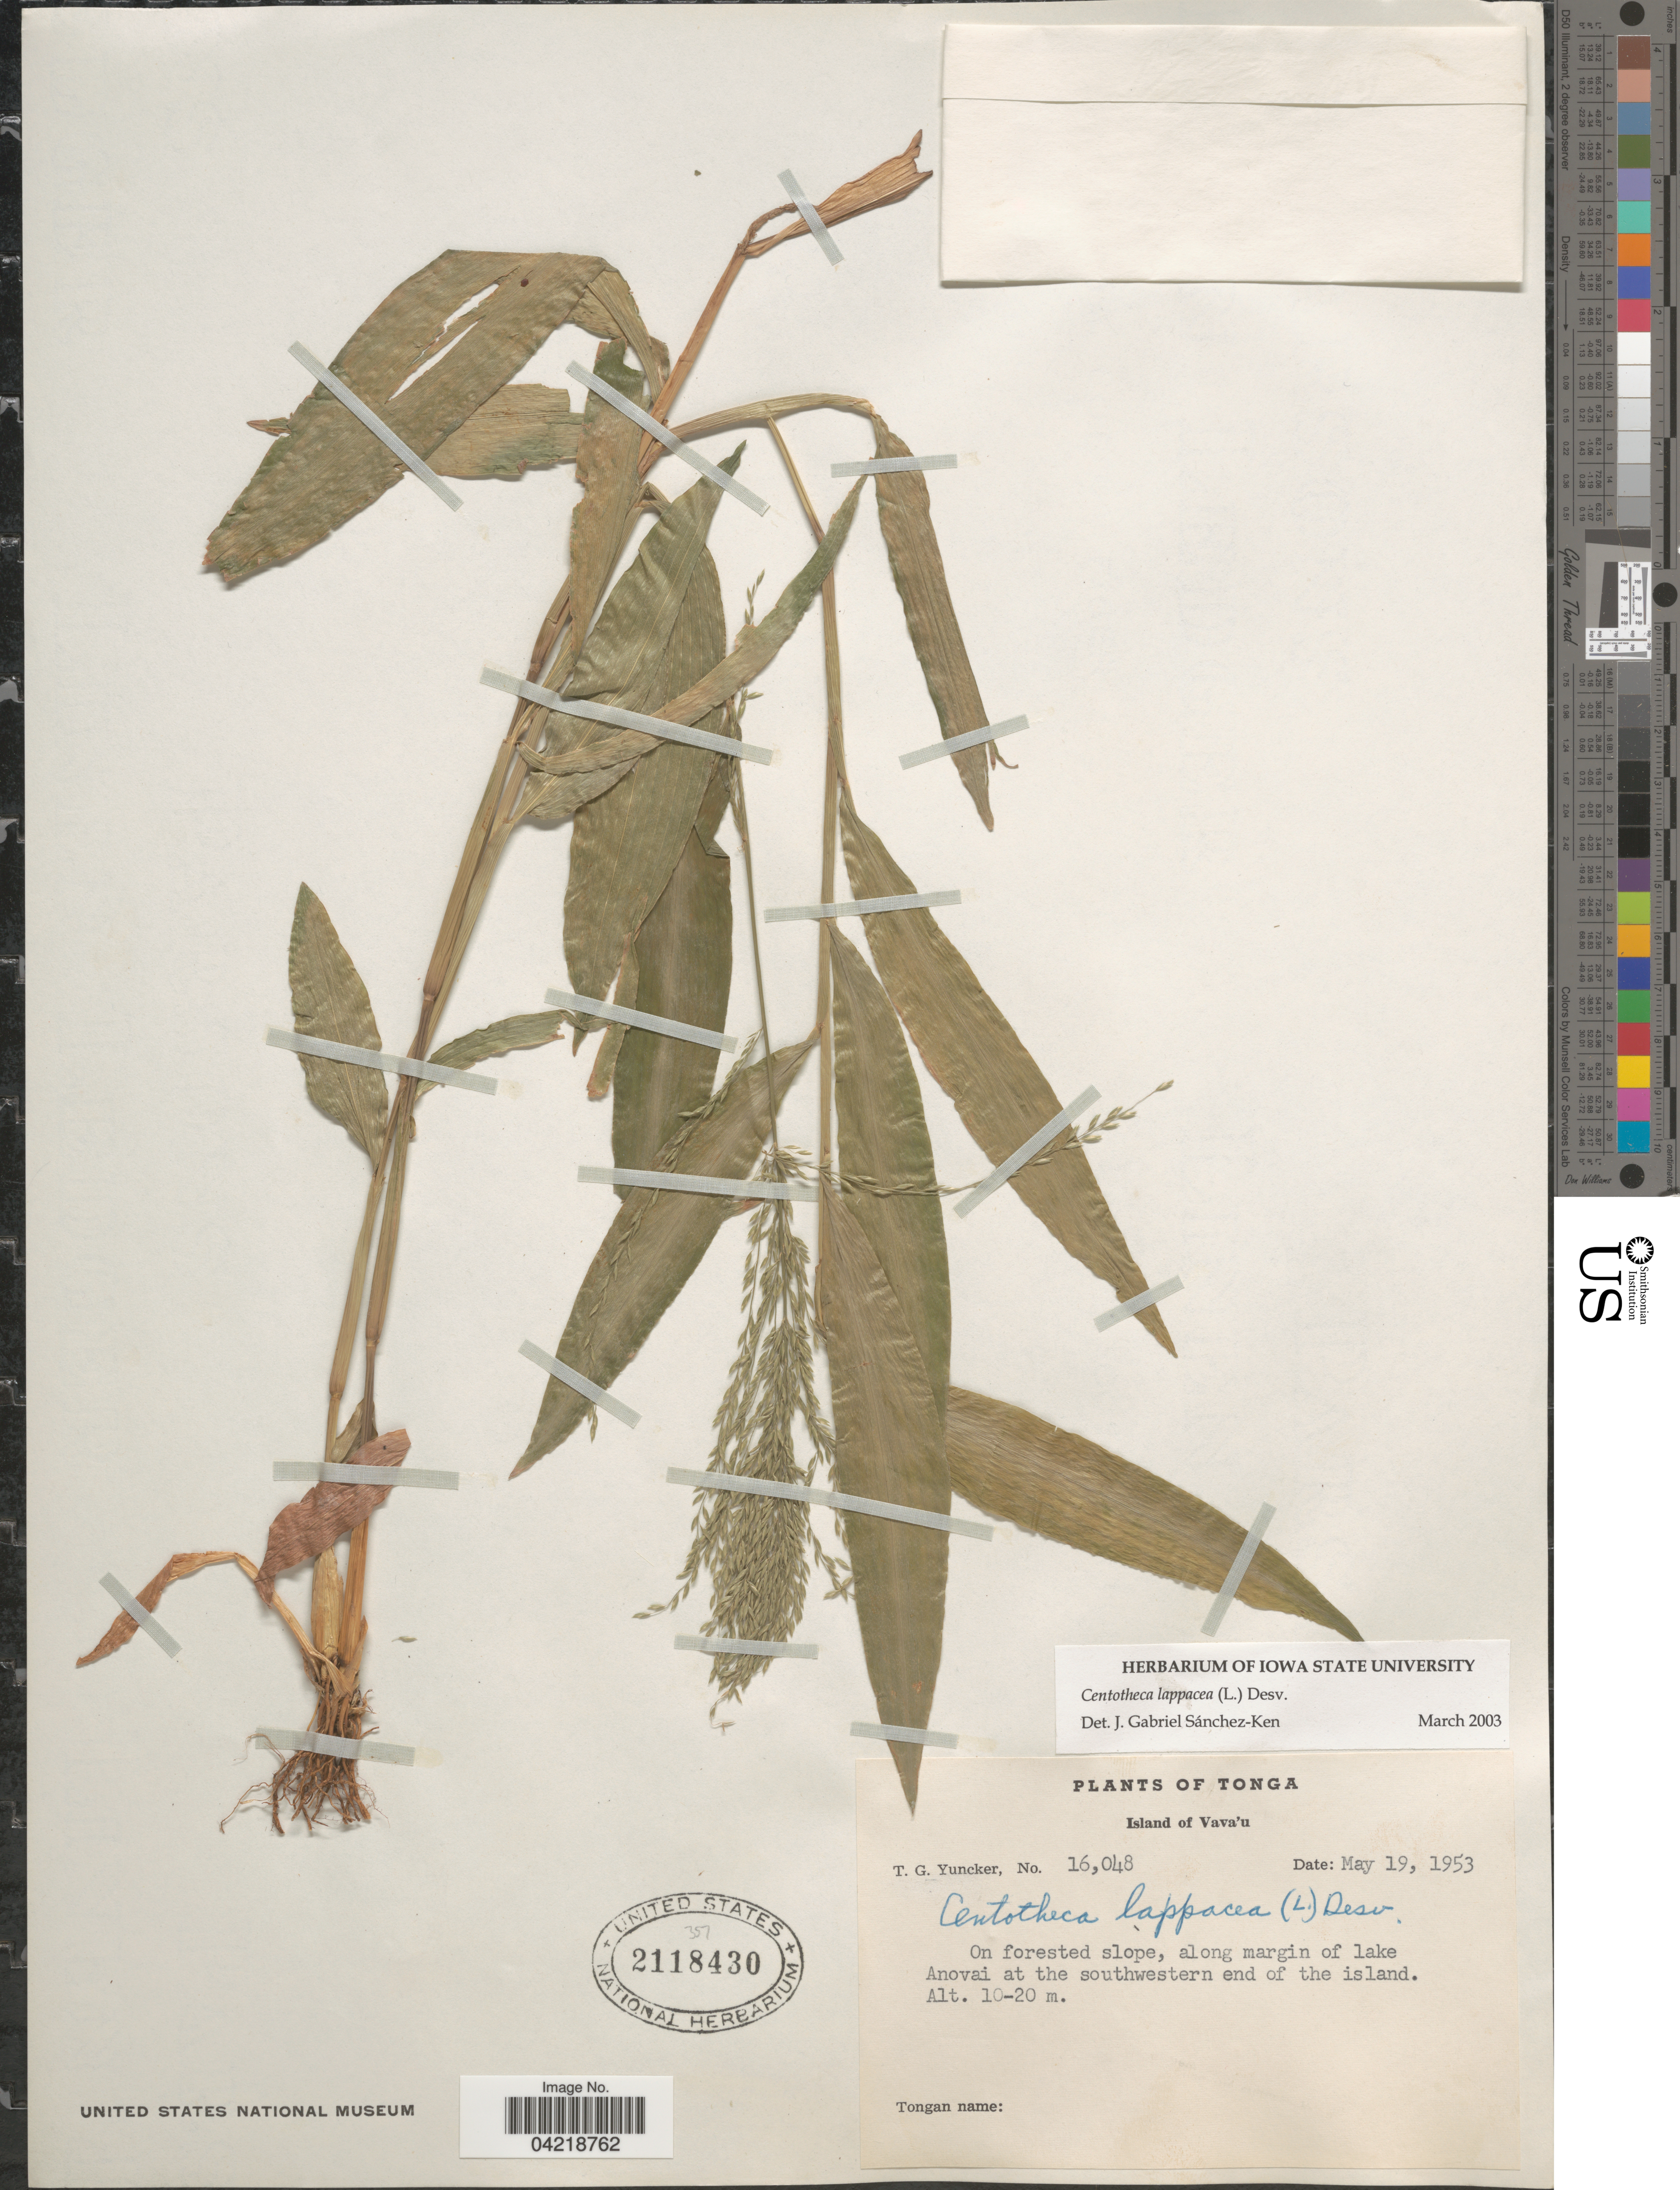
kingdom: Plantae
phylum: Tracheophyta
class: Liliopsida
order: Poales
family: Poaceae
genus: Centotheca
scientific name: Centotheca lappacea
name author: (L.) Desv.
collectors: T. G. Yuncker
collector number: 16048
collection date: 1953-05-19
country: Tonga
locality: Island of Vava'u. On forested slope, along margin of lake Anovai at the southwestern end of the island.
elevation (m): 10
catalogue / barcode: US 2118430